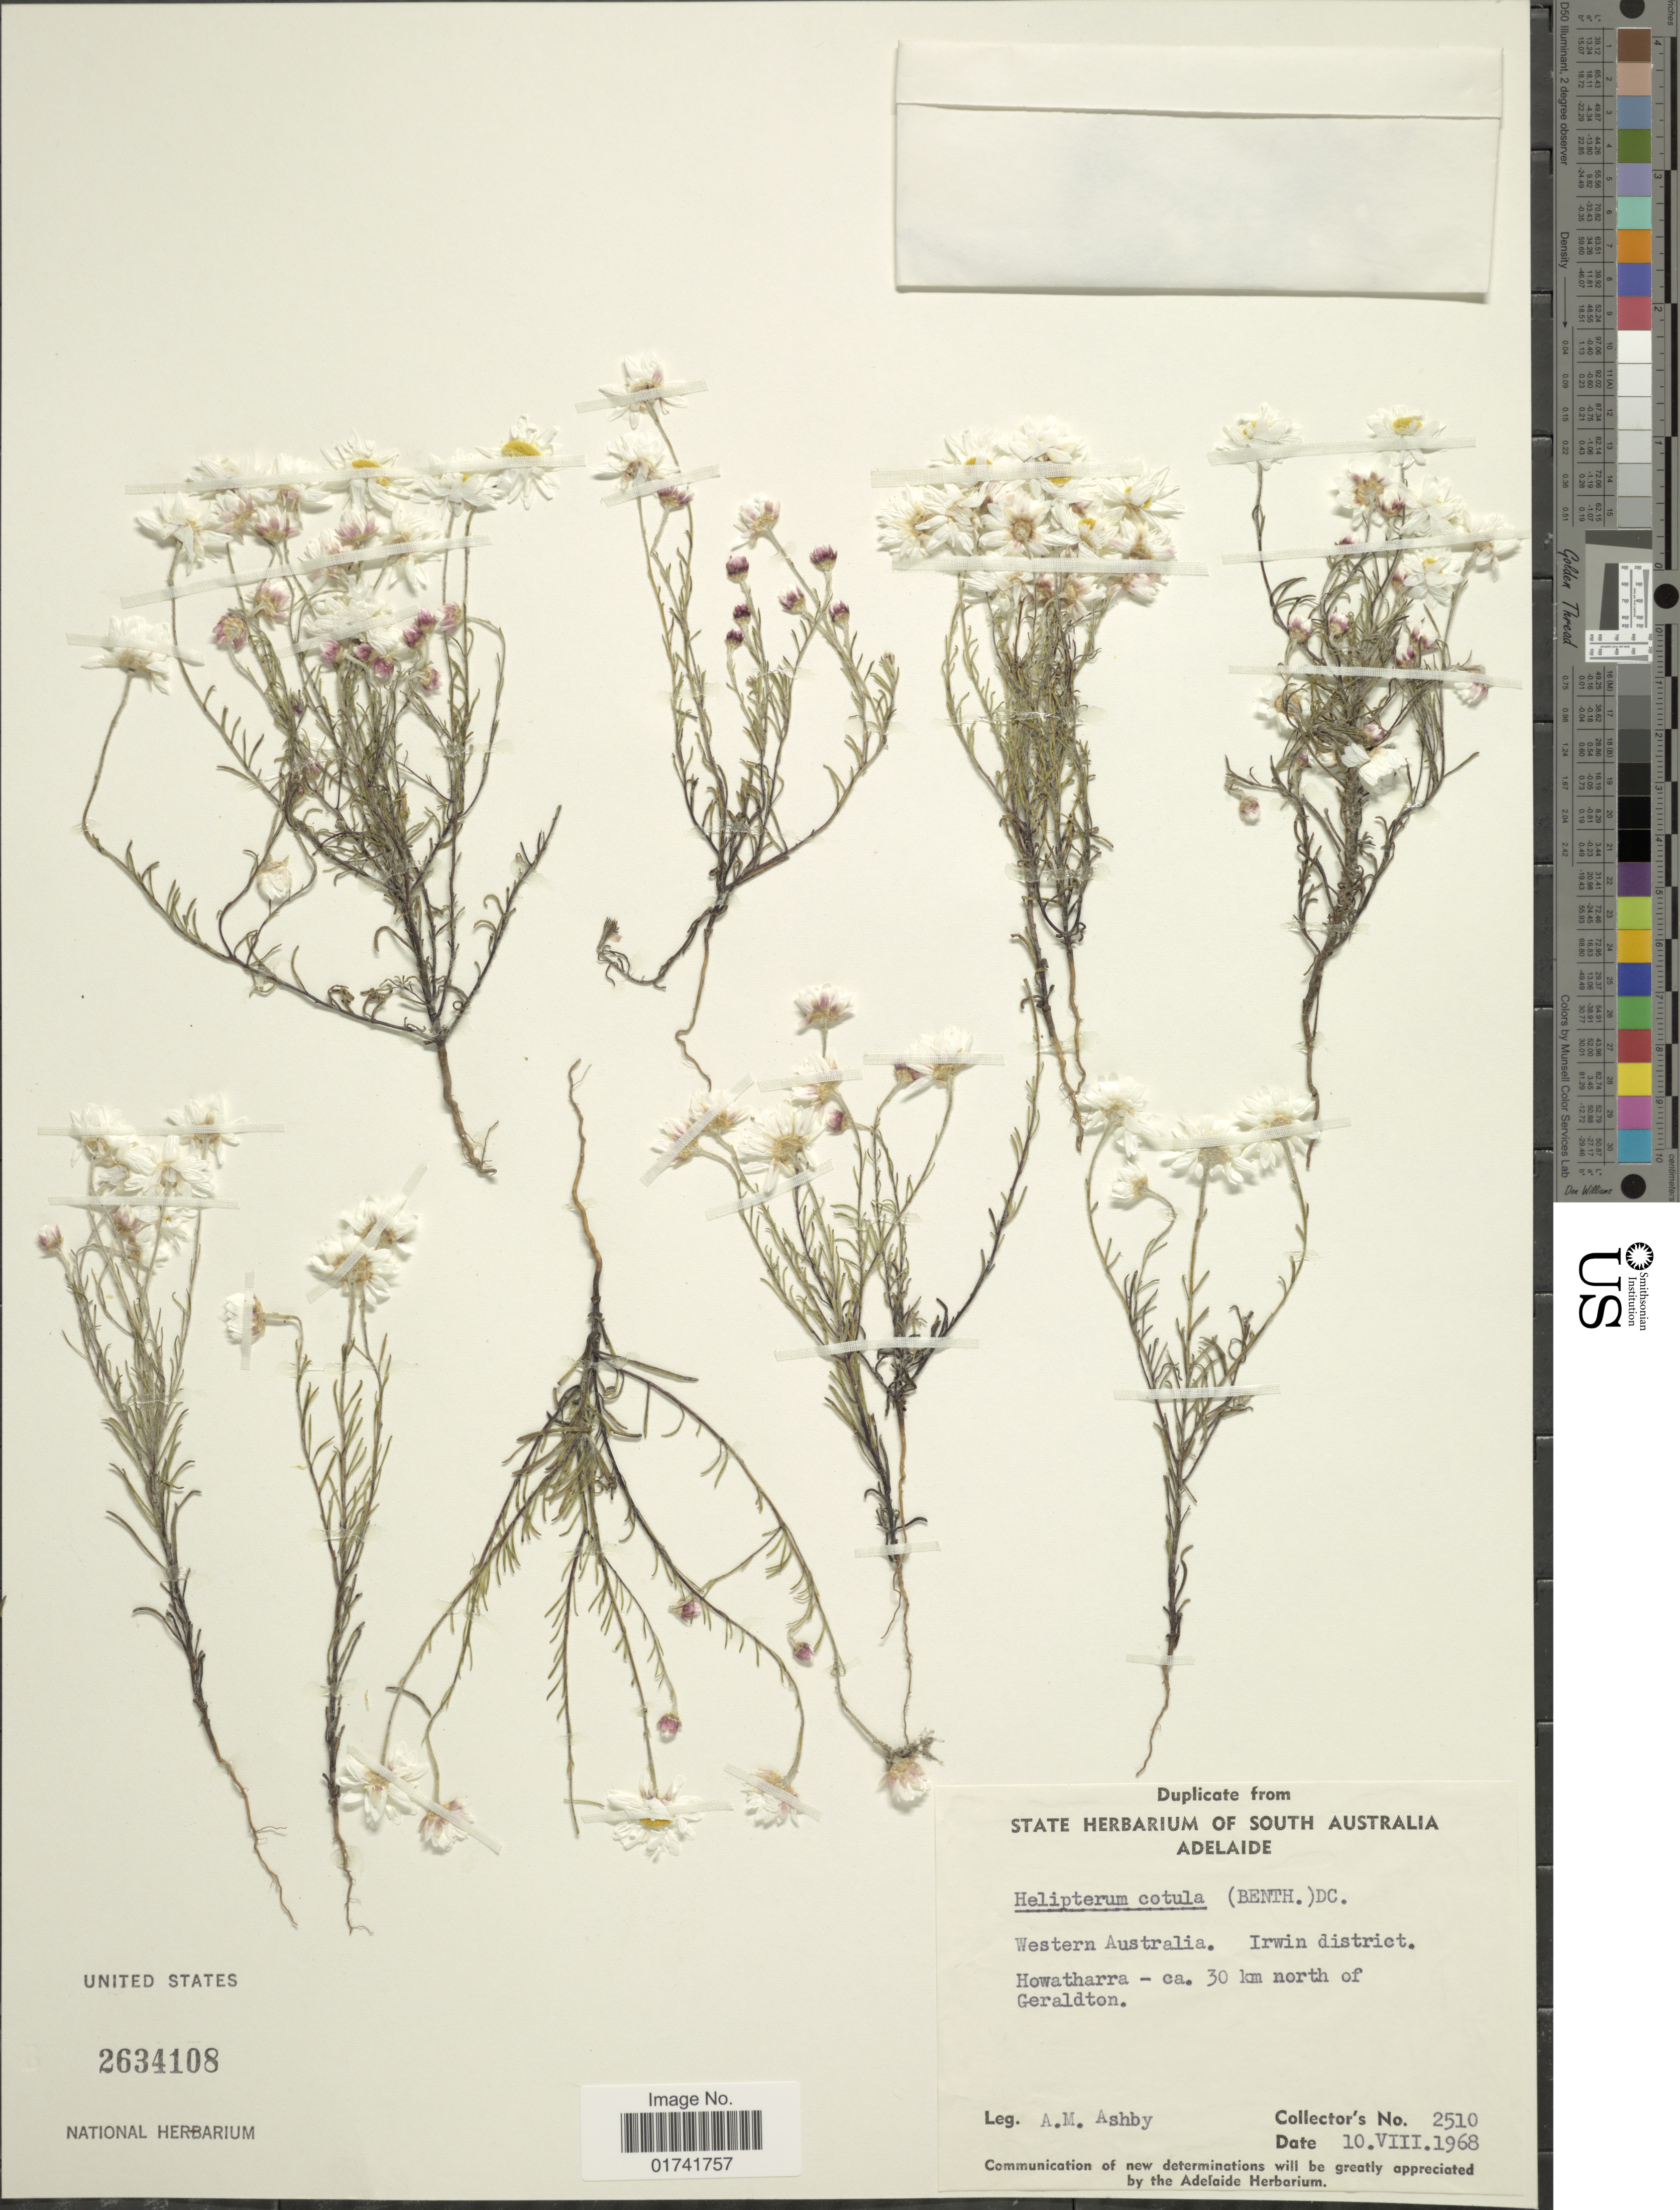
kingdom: Plantae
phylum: Tracheophyta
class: Magnoliopsida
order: Asterales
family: Asteraceae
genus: Hyalosperma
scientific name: Hyalosperma cotula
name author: (Benth.) Paul G. Wilson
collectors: A. Ashby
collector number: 2510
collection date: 1968-08-10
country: Australia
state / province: Western Australia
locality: Irwin district, Howatharra-ca. 3 km north of Geraldton.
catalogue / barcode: US 2634108